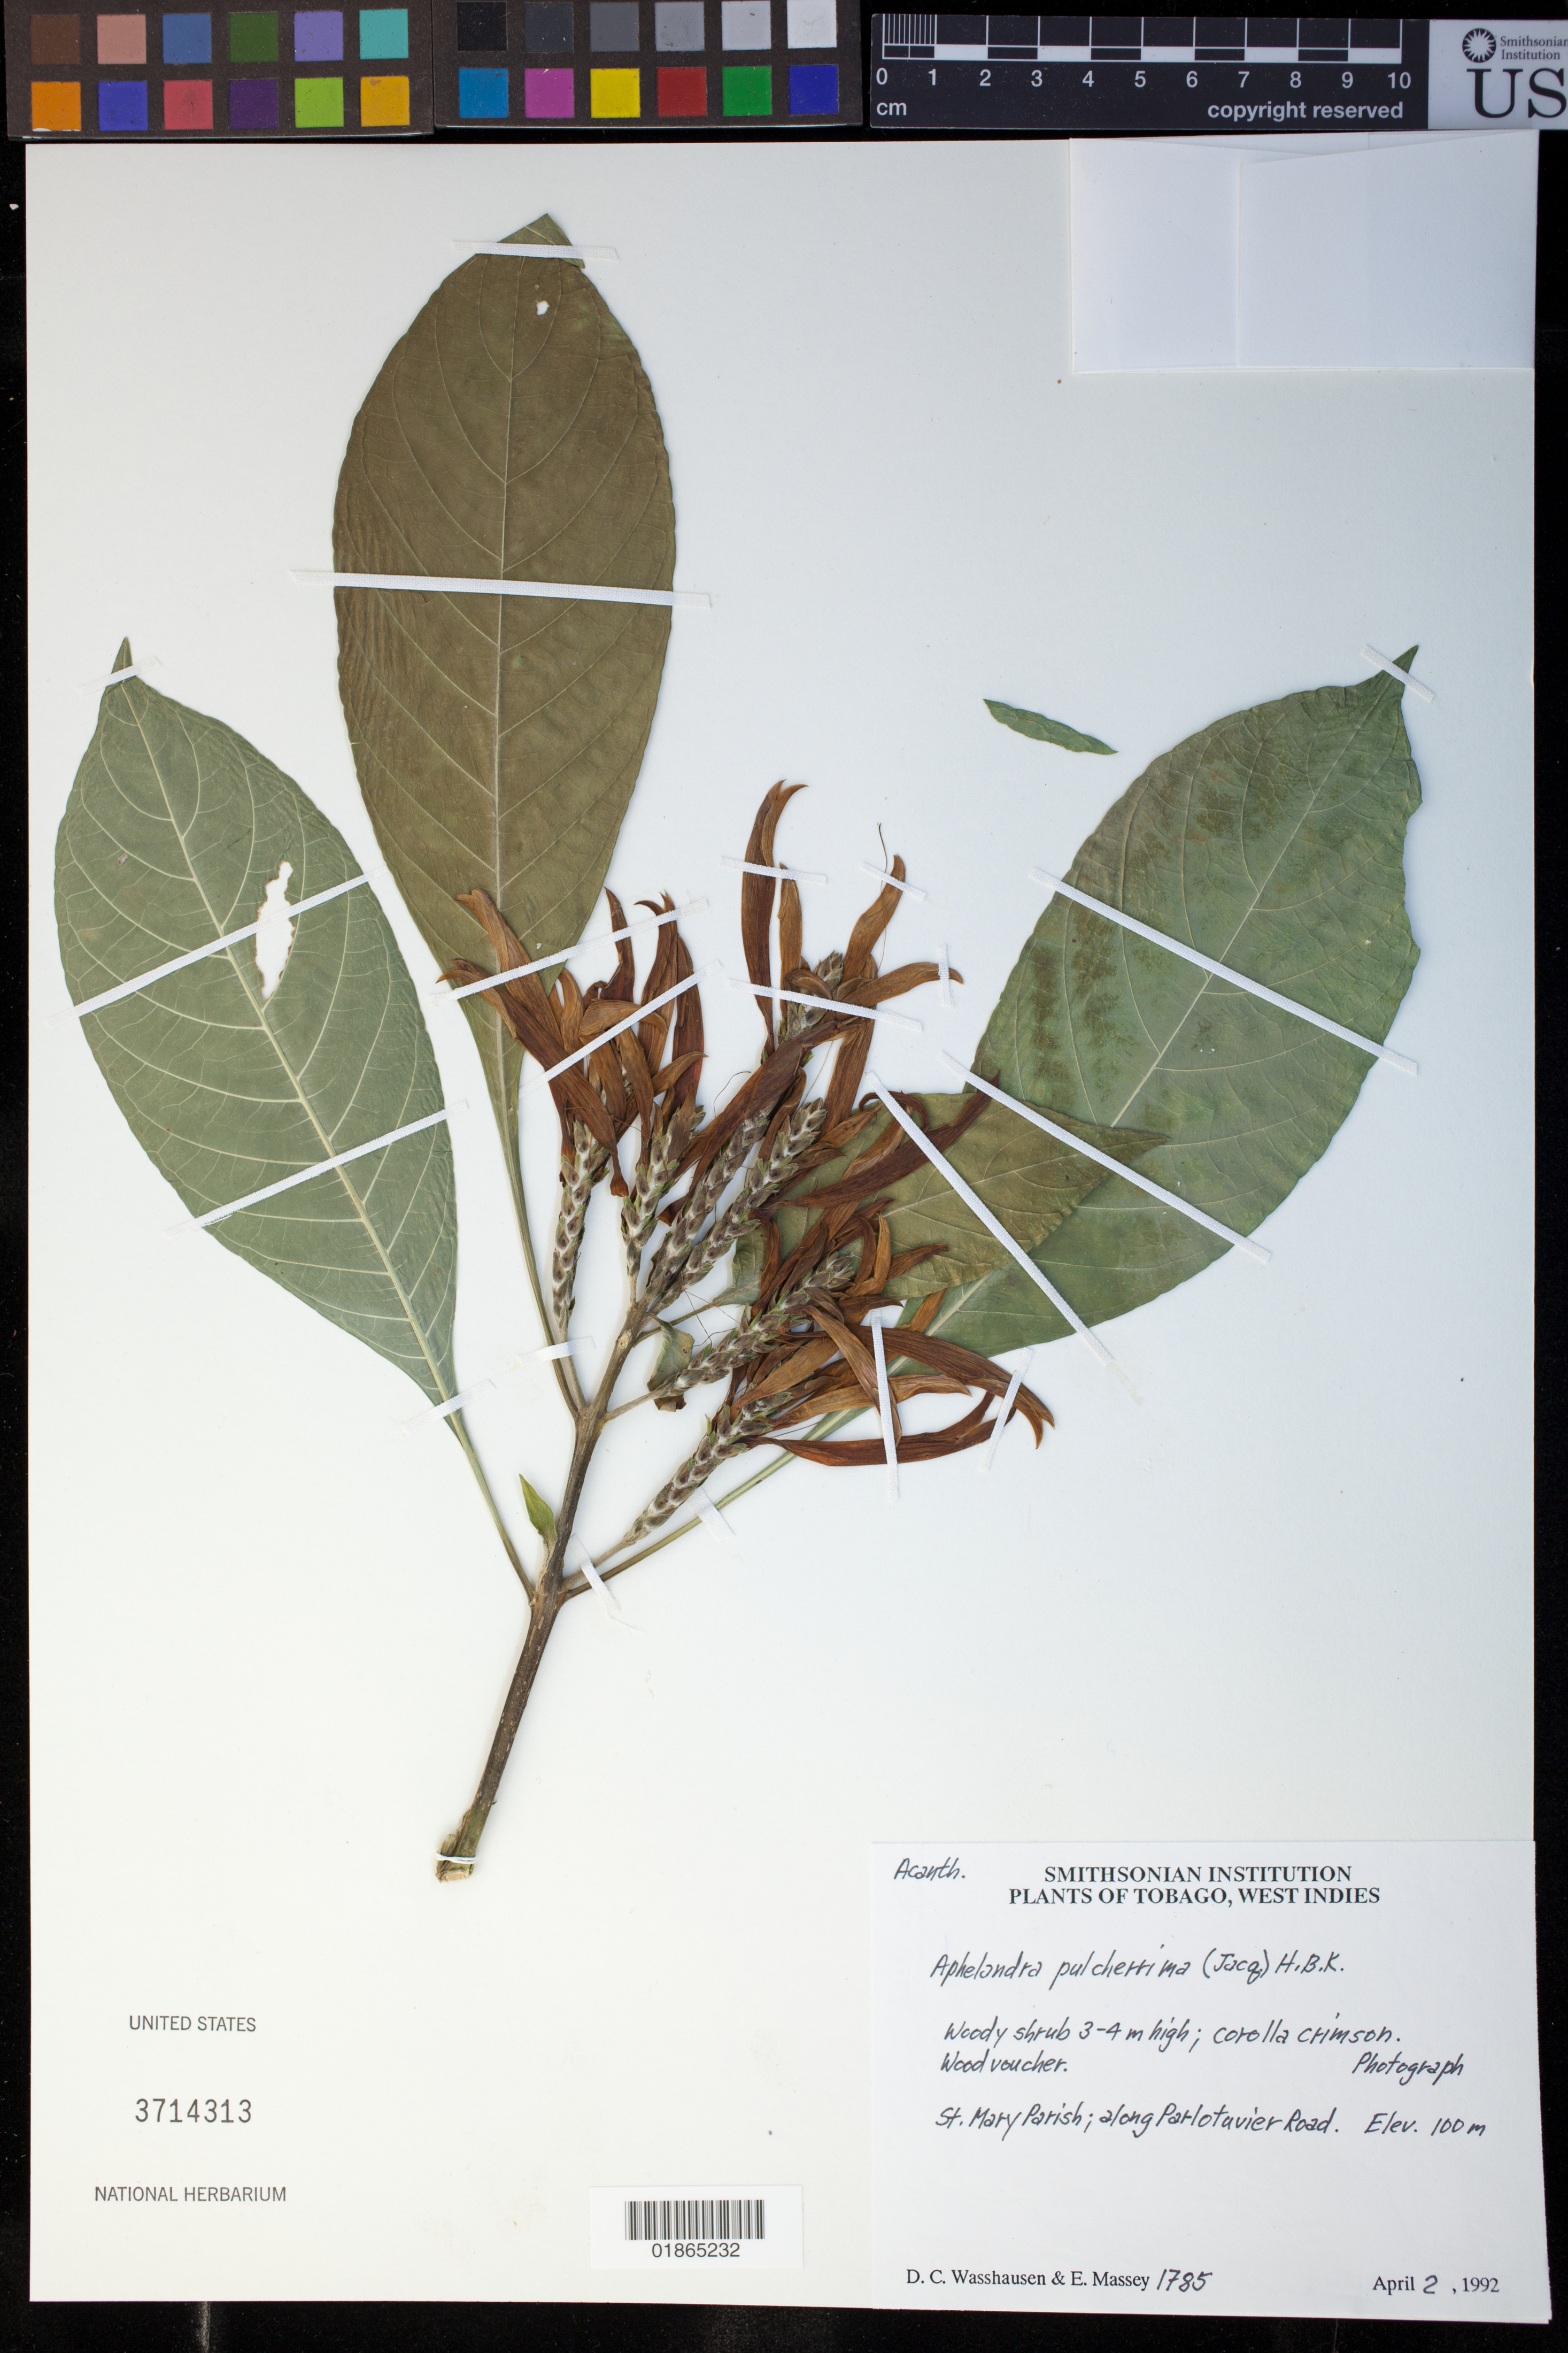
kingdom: Plantae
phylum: Tracheophyta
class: Magnoliopsida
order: Lamiales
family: Acanthaceae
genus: Aphelandra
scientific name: Aphelandra pulcherrima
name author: (Jacq.) Kunth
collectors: D. C. Wasshausen & E. Massey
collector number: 1785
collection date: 1992-04-02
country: Trinidad and Tobago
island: Tobago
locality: St. Mary Parish: along Parlotuvier Road.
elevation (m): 100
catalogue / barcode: US 3714313